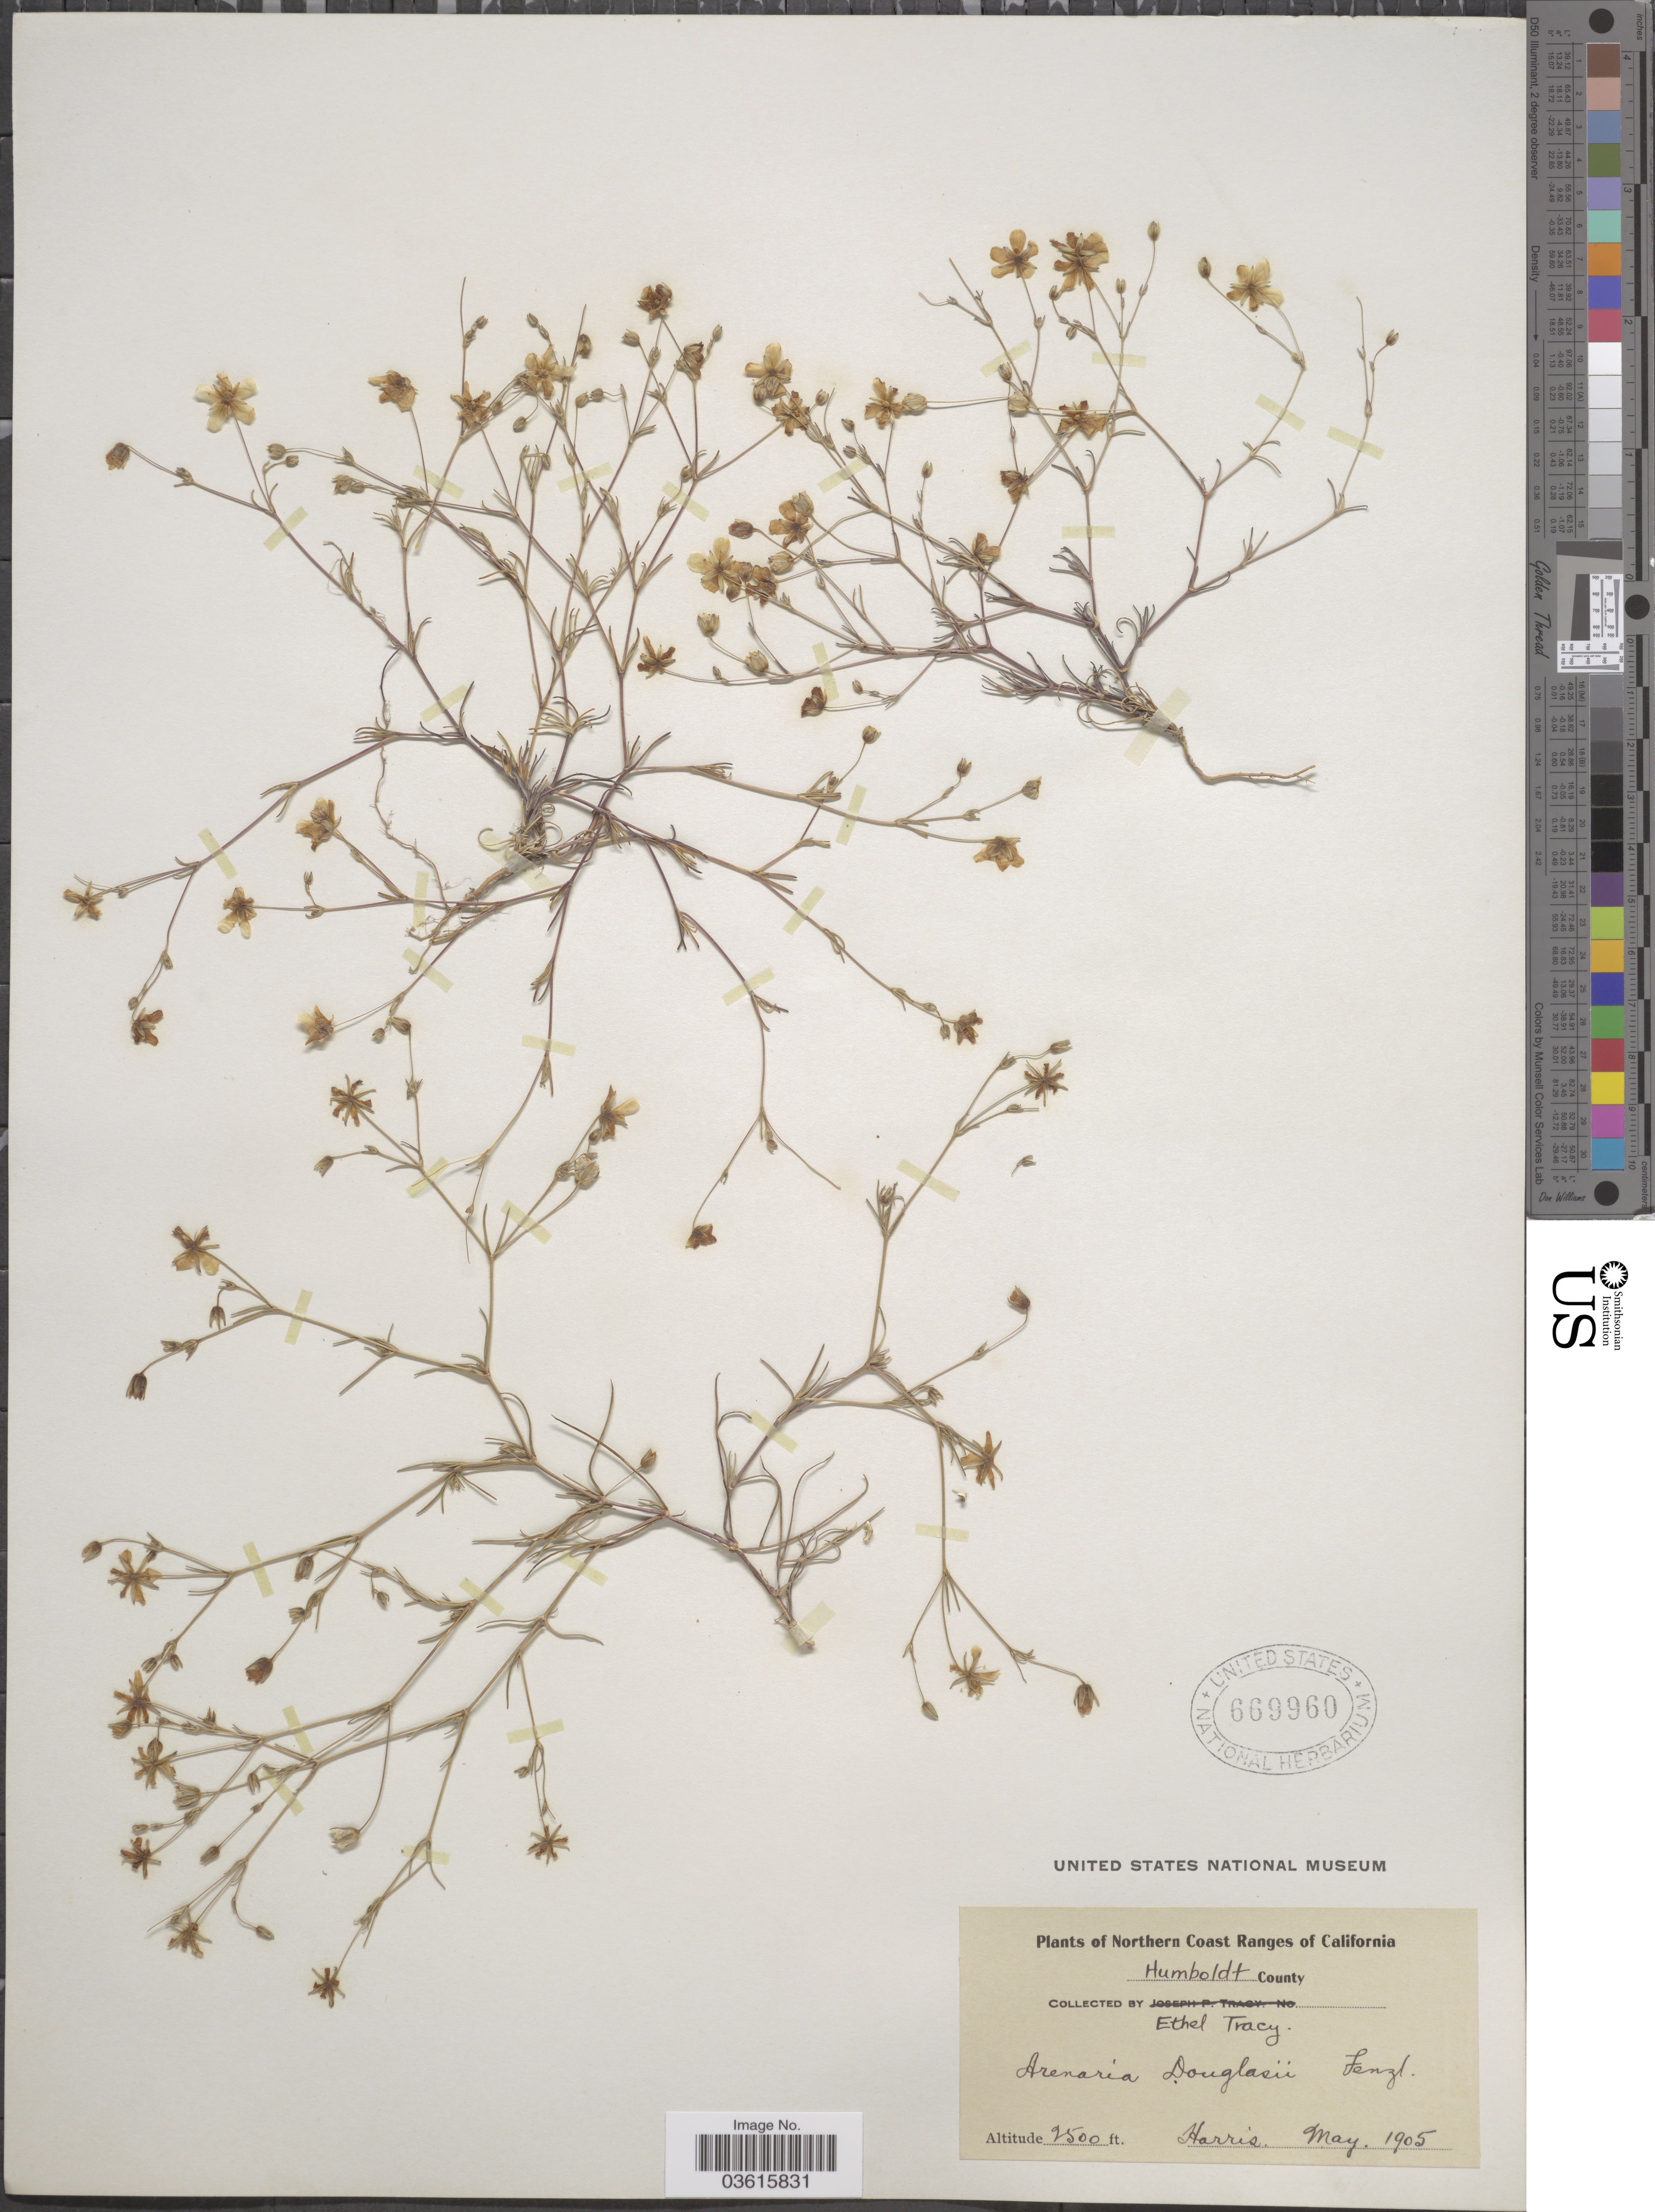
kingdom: Plantae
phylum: Tracheophyta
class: Magnoliopsida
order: Caryophyllales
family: Caryophyllaceae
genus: Minuartia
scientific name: Minuartia douglasii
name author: Mattf.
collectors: E. Tracy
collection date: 1905-05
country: United States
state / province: California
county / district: Humboldt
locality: Northern Coast Ranges. Humboldt County, Harris.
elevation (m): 762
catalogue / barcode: US 669960